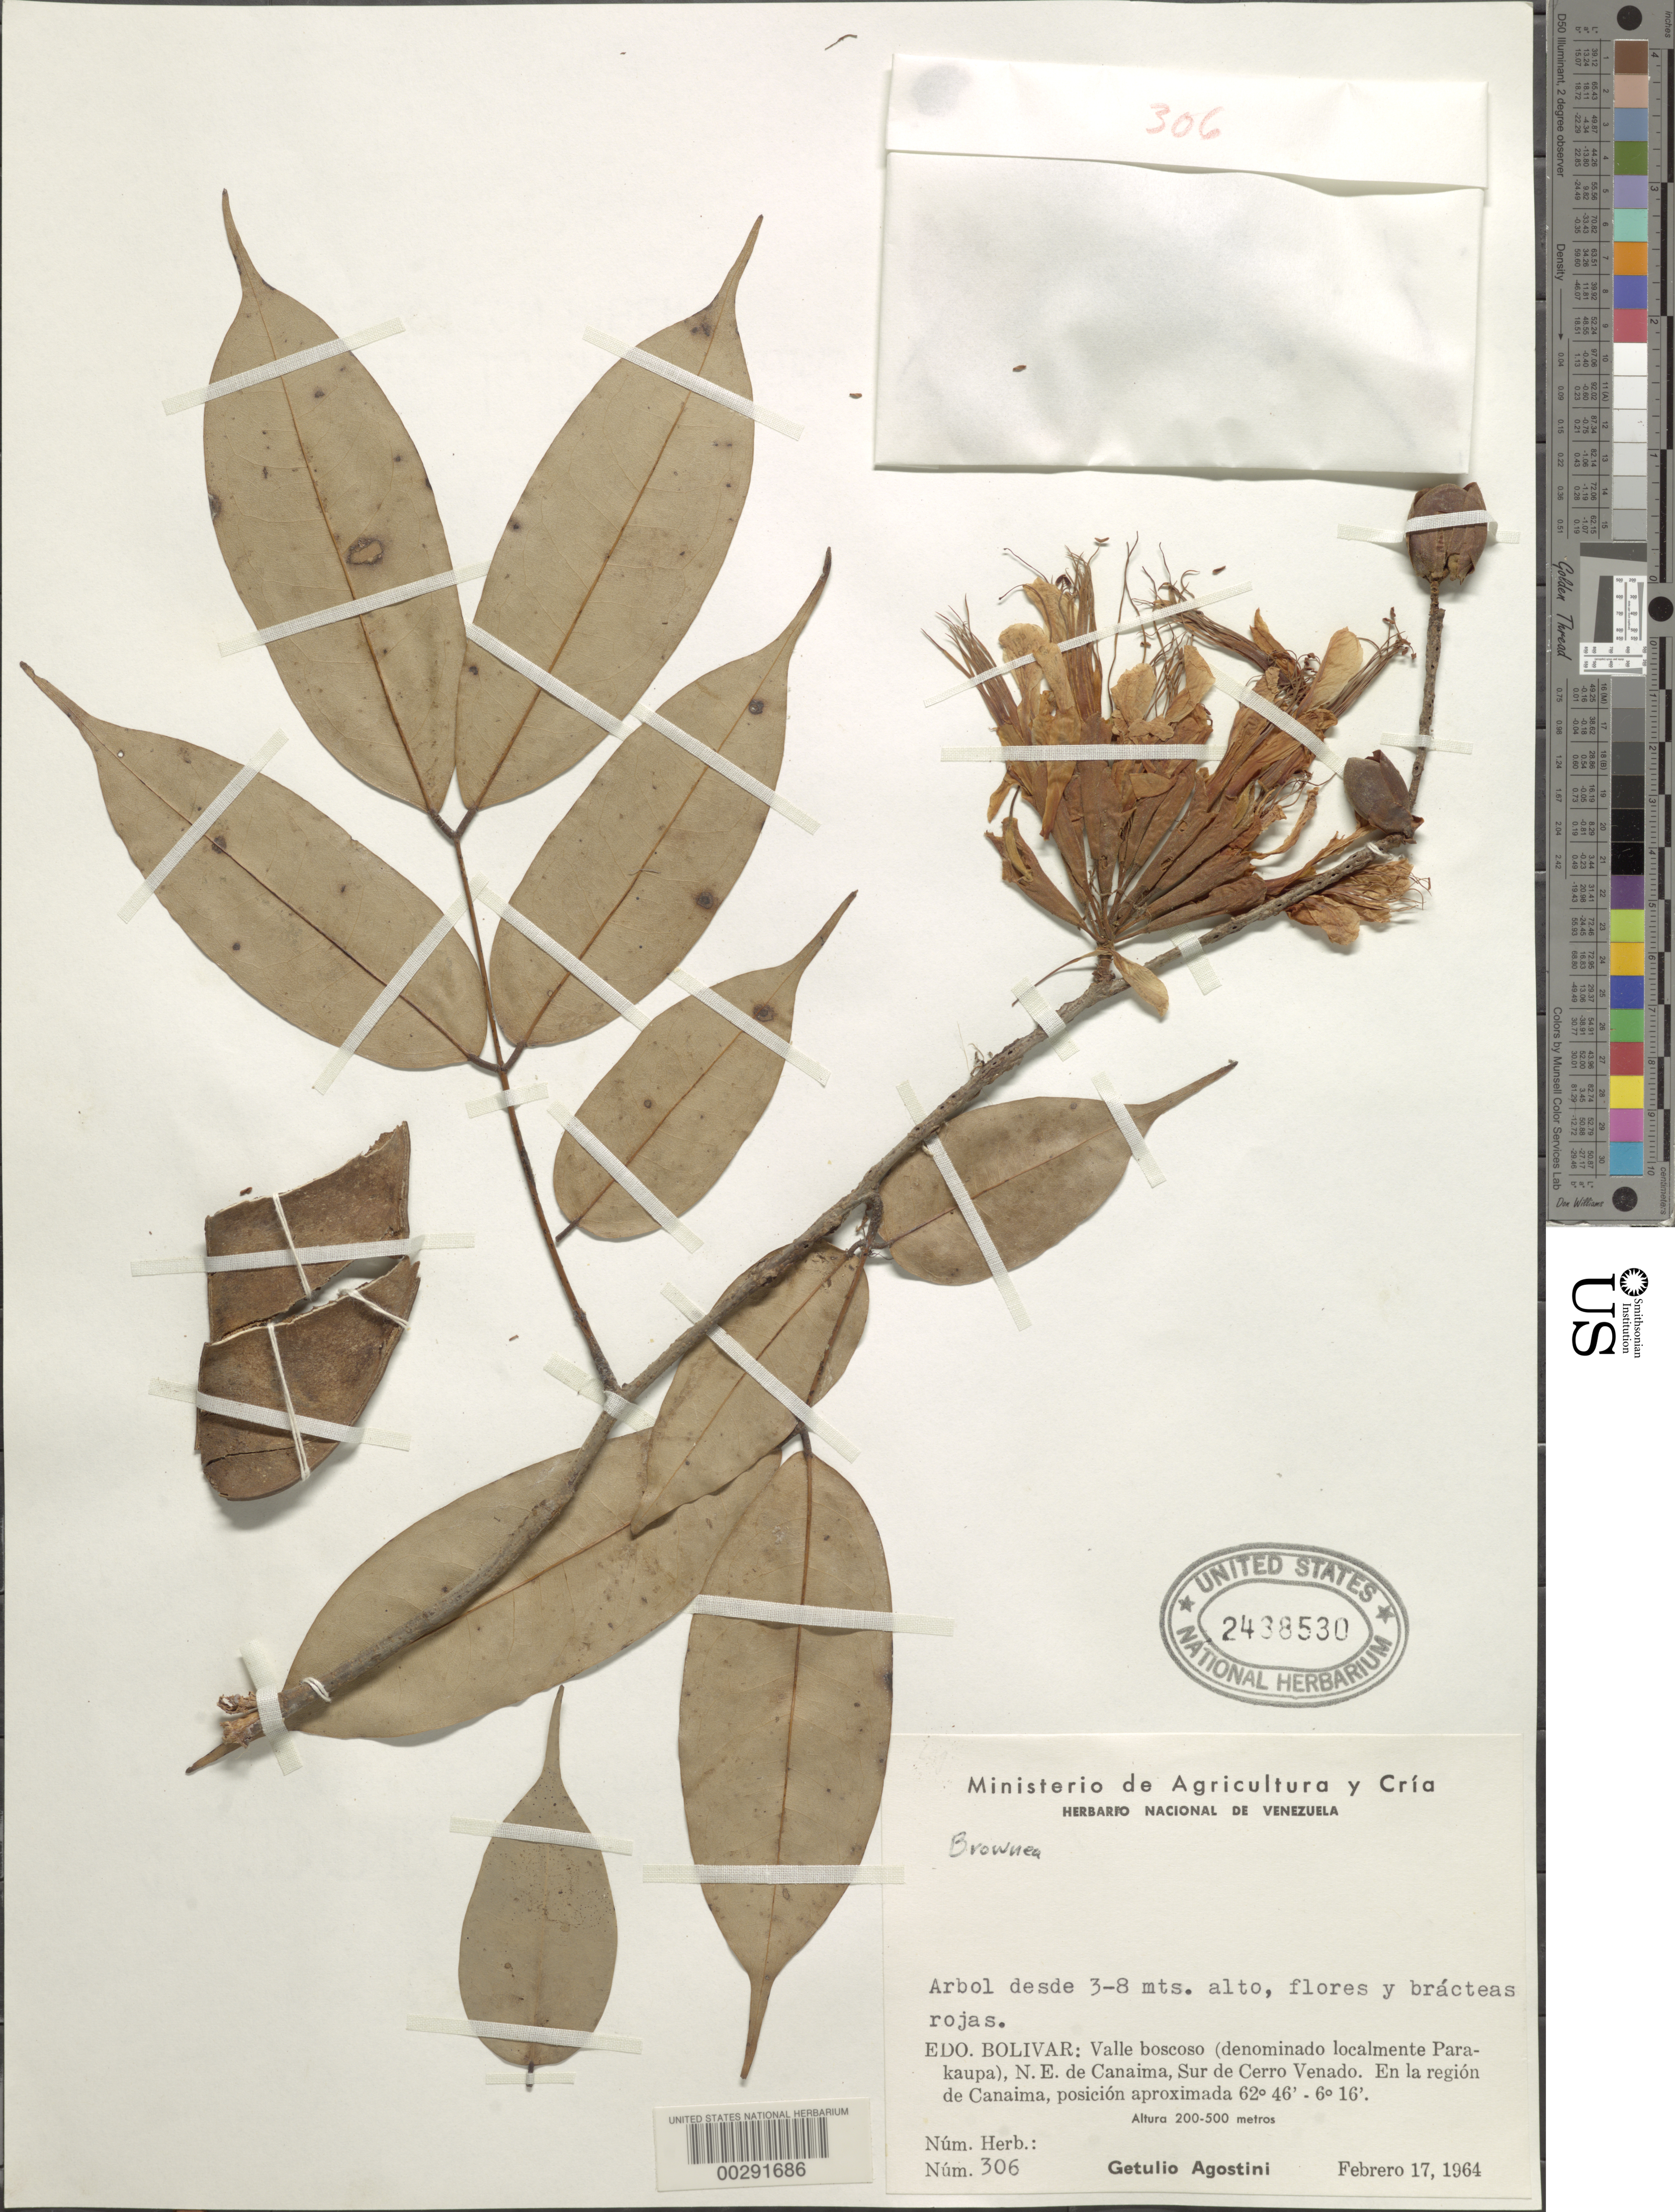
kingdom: Plantae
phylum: Tracheophyta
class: Magnoliopsida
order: Fabales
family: Fabaceae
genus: Brownea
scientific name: Brownea coccinea subsp. coccinea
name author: Jacq.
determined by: Santos-Silva, J.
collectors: G. Agostini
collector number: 306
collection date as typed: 17 Feb 1964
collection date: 1964-02-17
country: Venezuela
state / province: Bolivar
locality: Valley ne of canaima, sur de cerro venado; in the region of canaima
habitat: Wooded valley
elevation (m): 200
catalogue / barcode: US 2438530